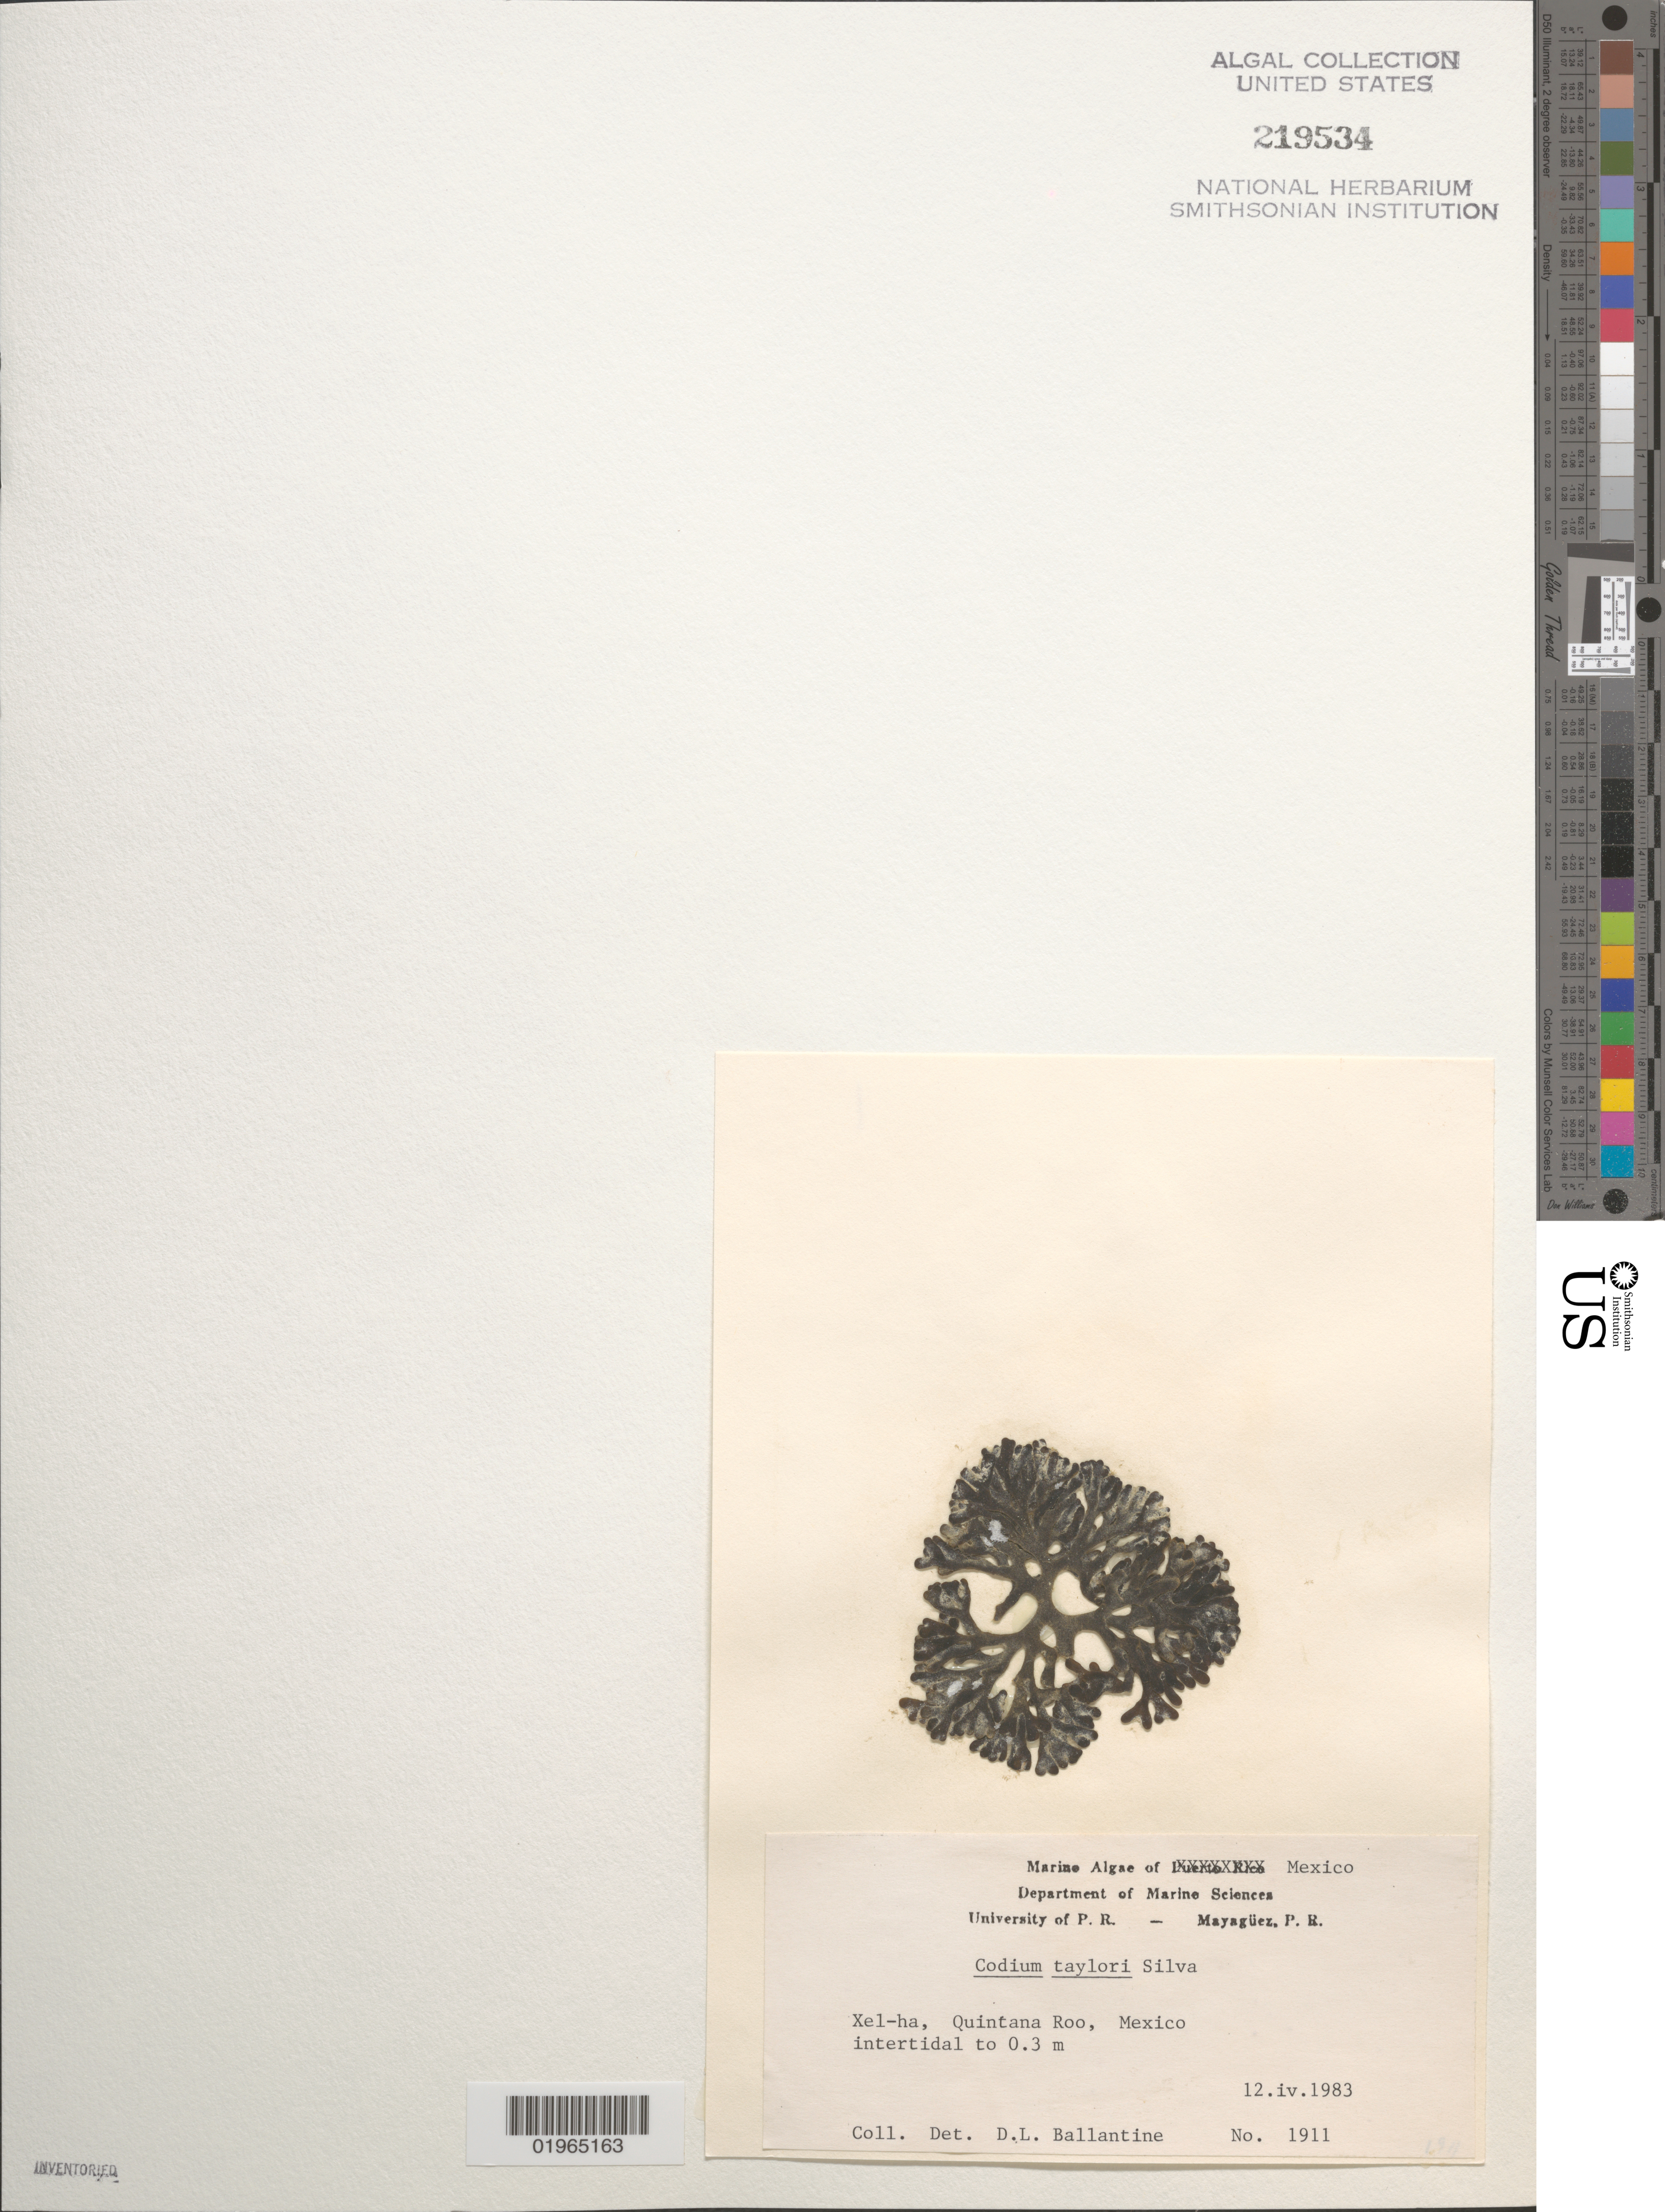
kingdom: Plantae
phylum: Chlorophyta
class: Ulvophyceae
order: Bryopsidales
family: Codiaceae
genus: Codium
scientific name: Codium taylorii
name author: P.C. Silva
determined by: Ballantine, D. L.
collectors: D.L. Ballantine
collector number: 1911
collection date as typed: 12 Apr 1983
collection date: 1983-04-12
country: Mexico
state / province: Quintana Roo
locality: Xel-ha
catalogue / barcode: US 219534